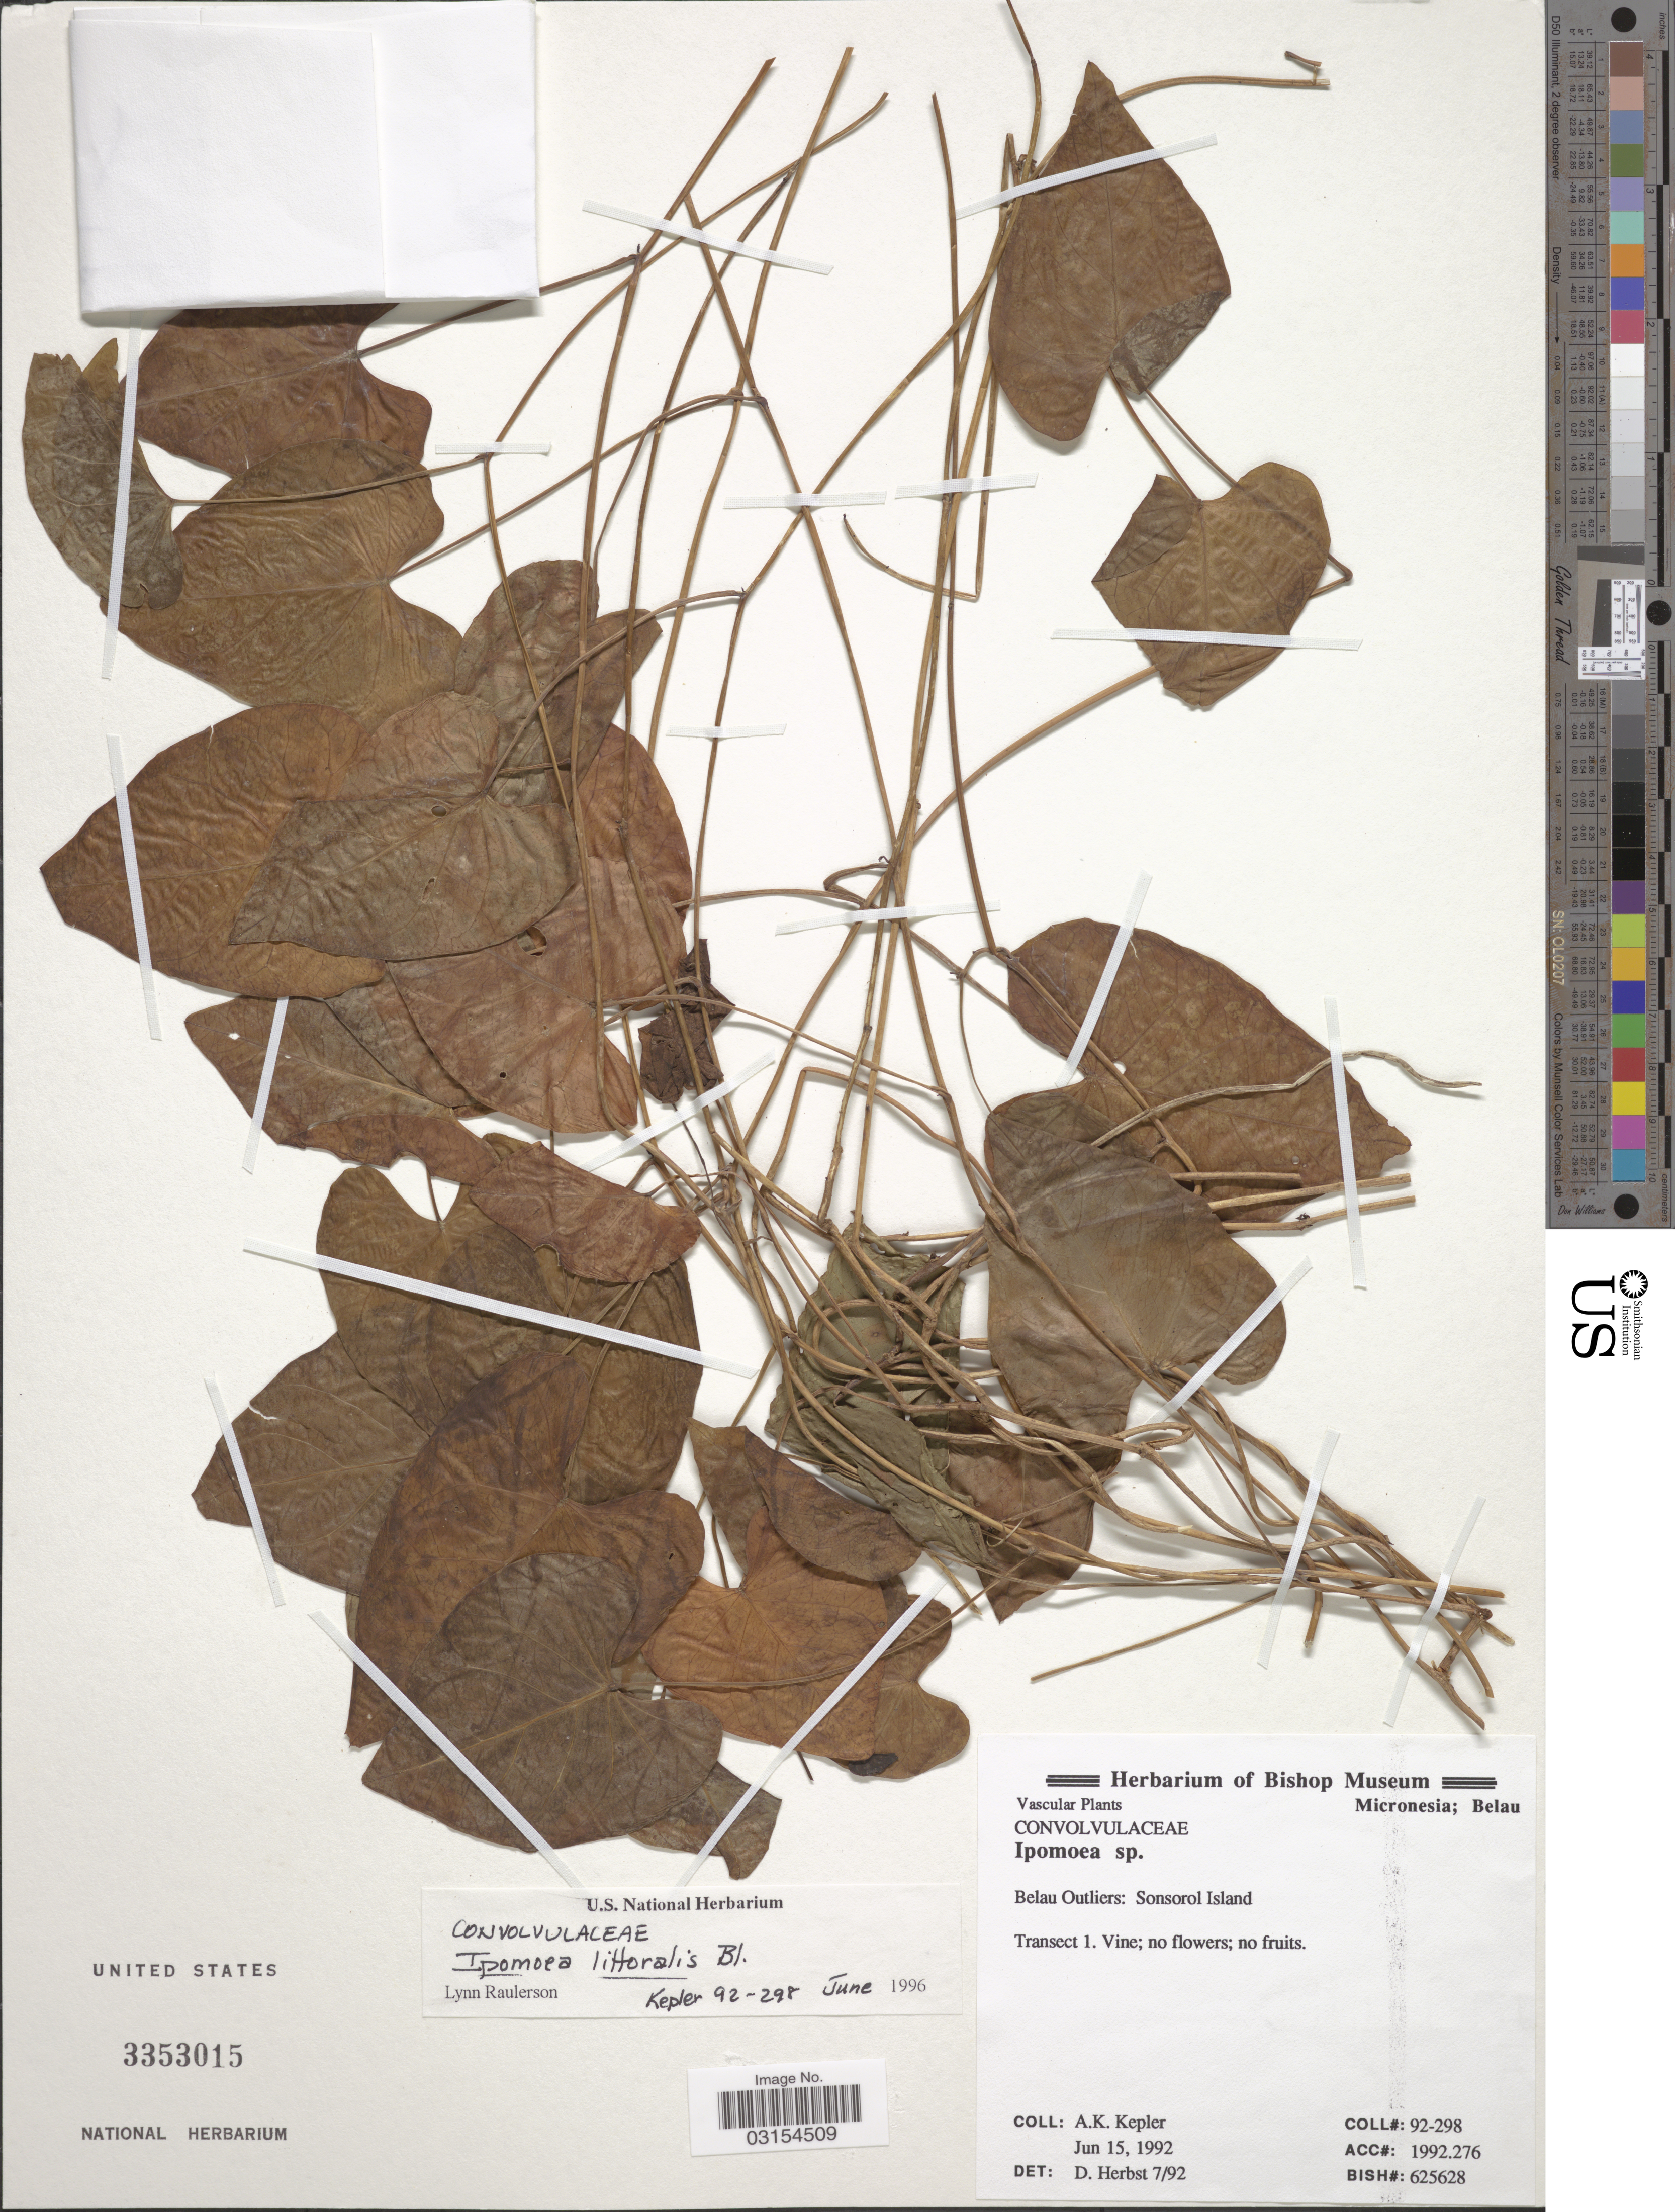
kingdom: Plantae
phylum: Tracheophyta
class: Magnoliopsida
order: Solanales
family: Convolvulaceae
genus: Ipomoea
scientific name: Ipomoea littoralis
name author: Blume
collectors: A. K. Kepler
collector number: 92-298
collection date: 1992-06-15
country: Palau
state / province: Belau Outliers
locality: Belau Outliers: Sonsorol Island. Transect 1.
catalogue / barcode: US 3353015